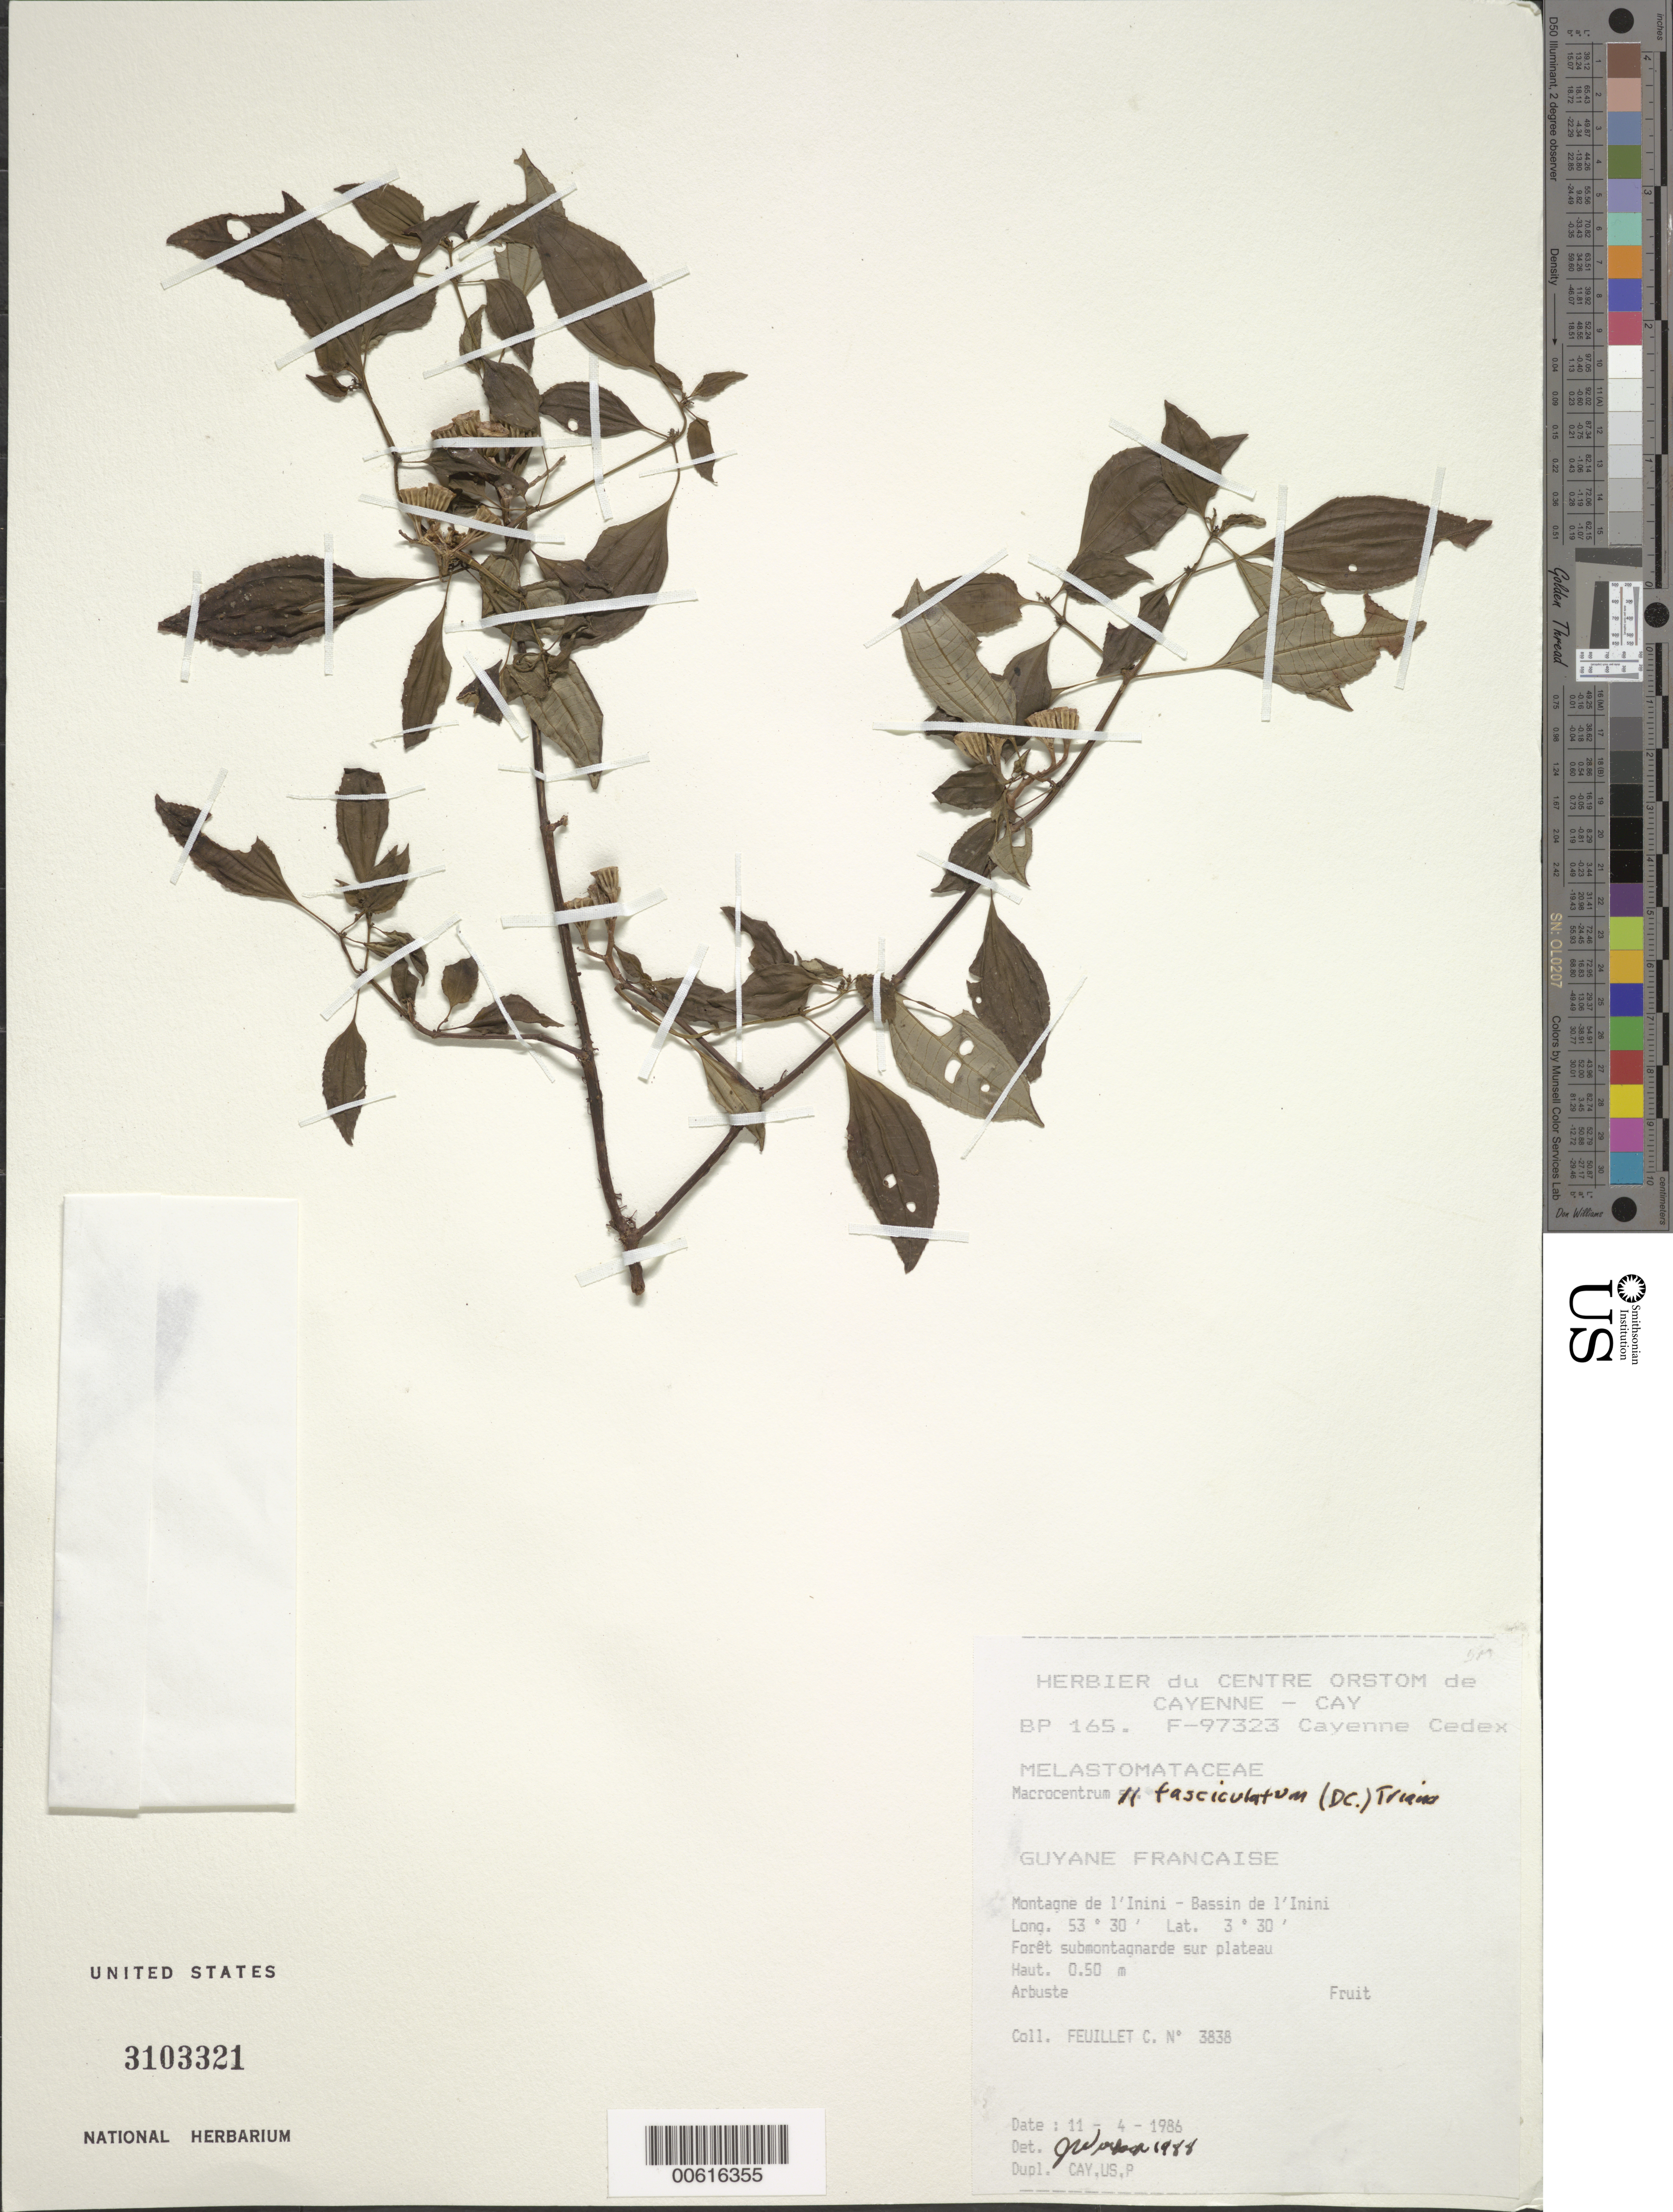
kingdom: Plantae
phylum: Tracheophyta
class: Magnoliopsida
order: Myrtales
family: Melastomataceae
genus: Macrocentrum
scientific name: Macrocentrum fasciculatum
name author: (Rich. ex DC.) Triana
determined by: Wurdack, John J., (US), US (UNITED STATES)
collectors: C. Feuillet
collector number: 3838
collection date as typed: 11-Apr-86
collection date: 1986-04-11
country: French Guiana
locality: Montagne de l'Inini, Bassin de l'Inini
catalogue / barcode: US 3103321